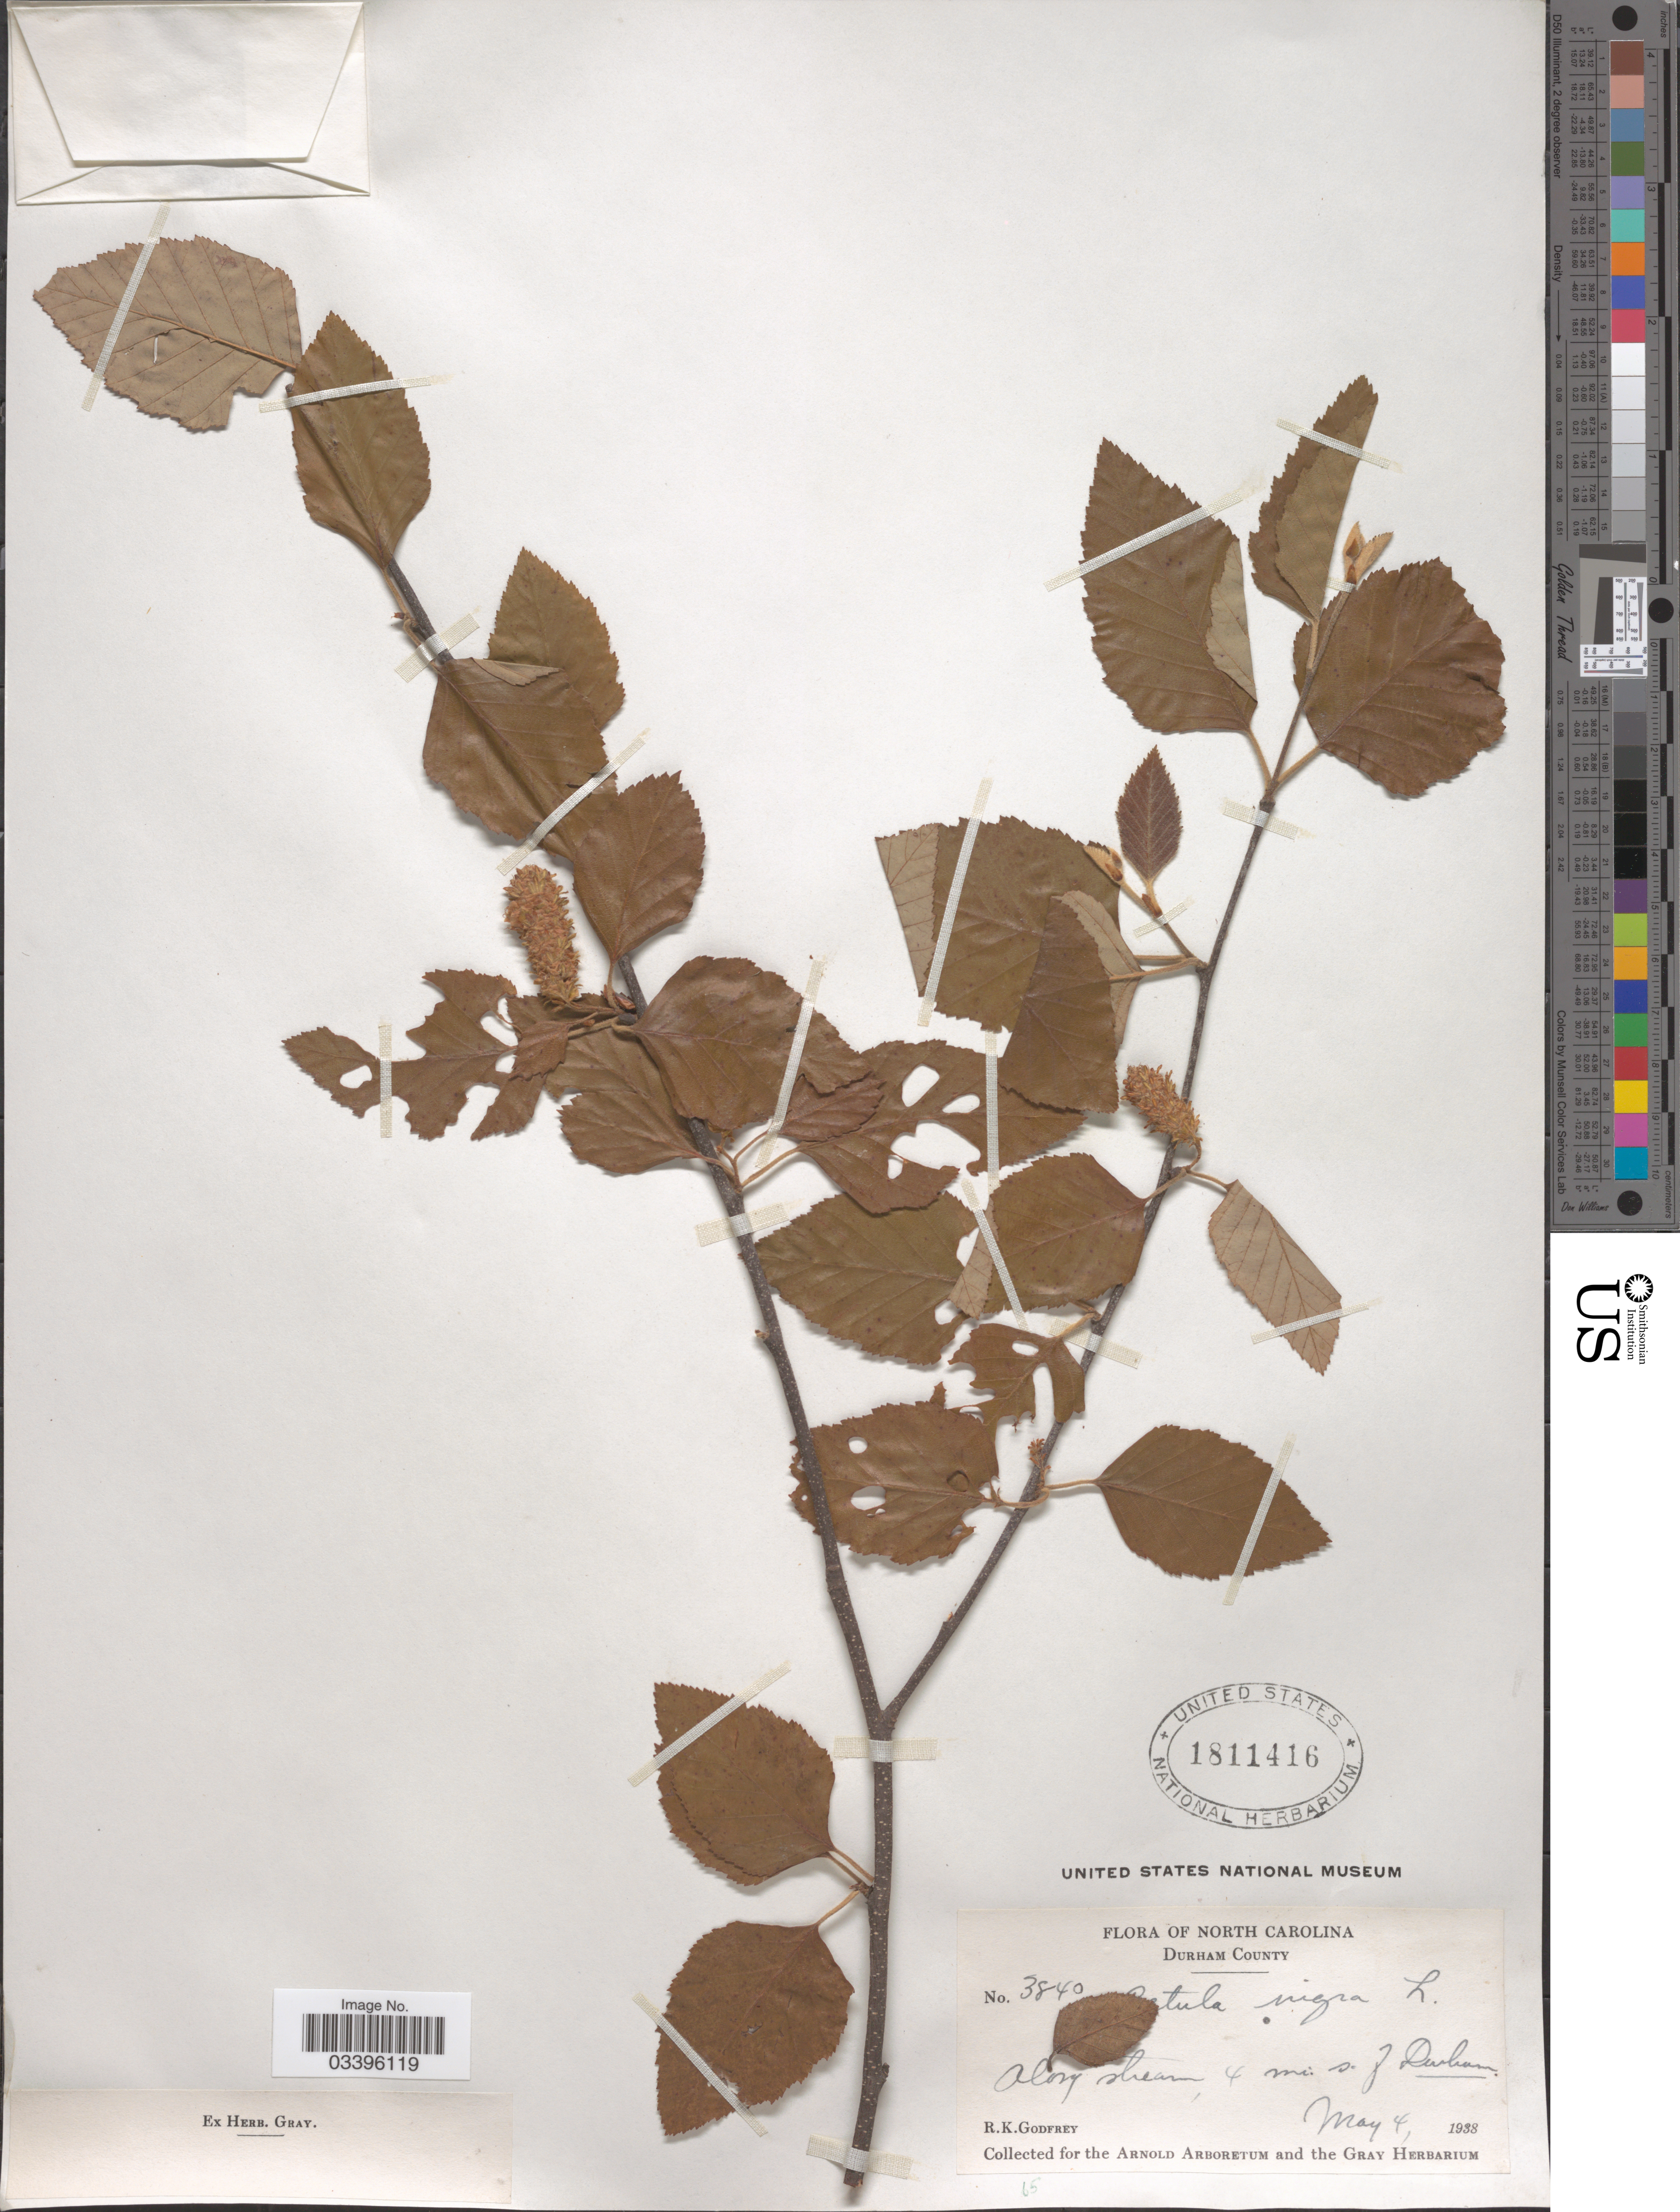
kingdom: Plantae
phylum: Tracheophyta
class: Magnoliopsida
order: Fagales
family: Betulaceae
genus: Betula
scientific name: Betula nigra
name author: L.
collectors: R. K. Godfrey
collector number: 3840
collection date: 1938-05-04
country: United States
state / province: North Carolina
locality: Durham County. Along stream 4 mi. s. f Durham.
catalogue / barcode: US 1811416